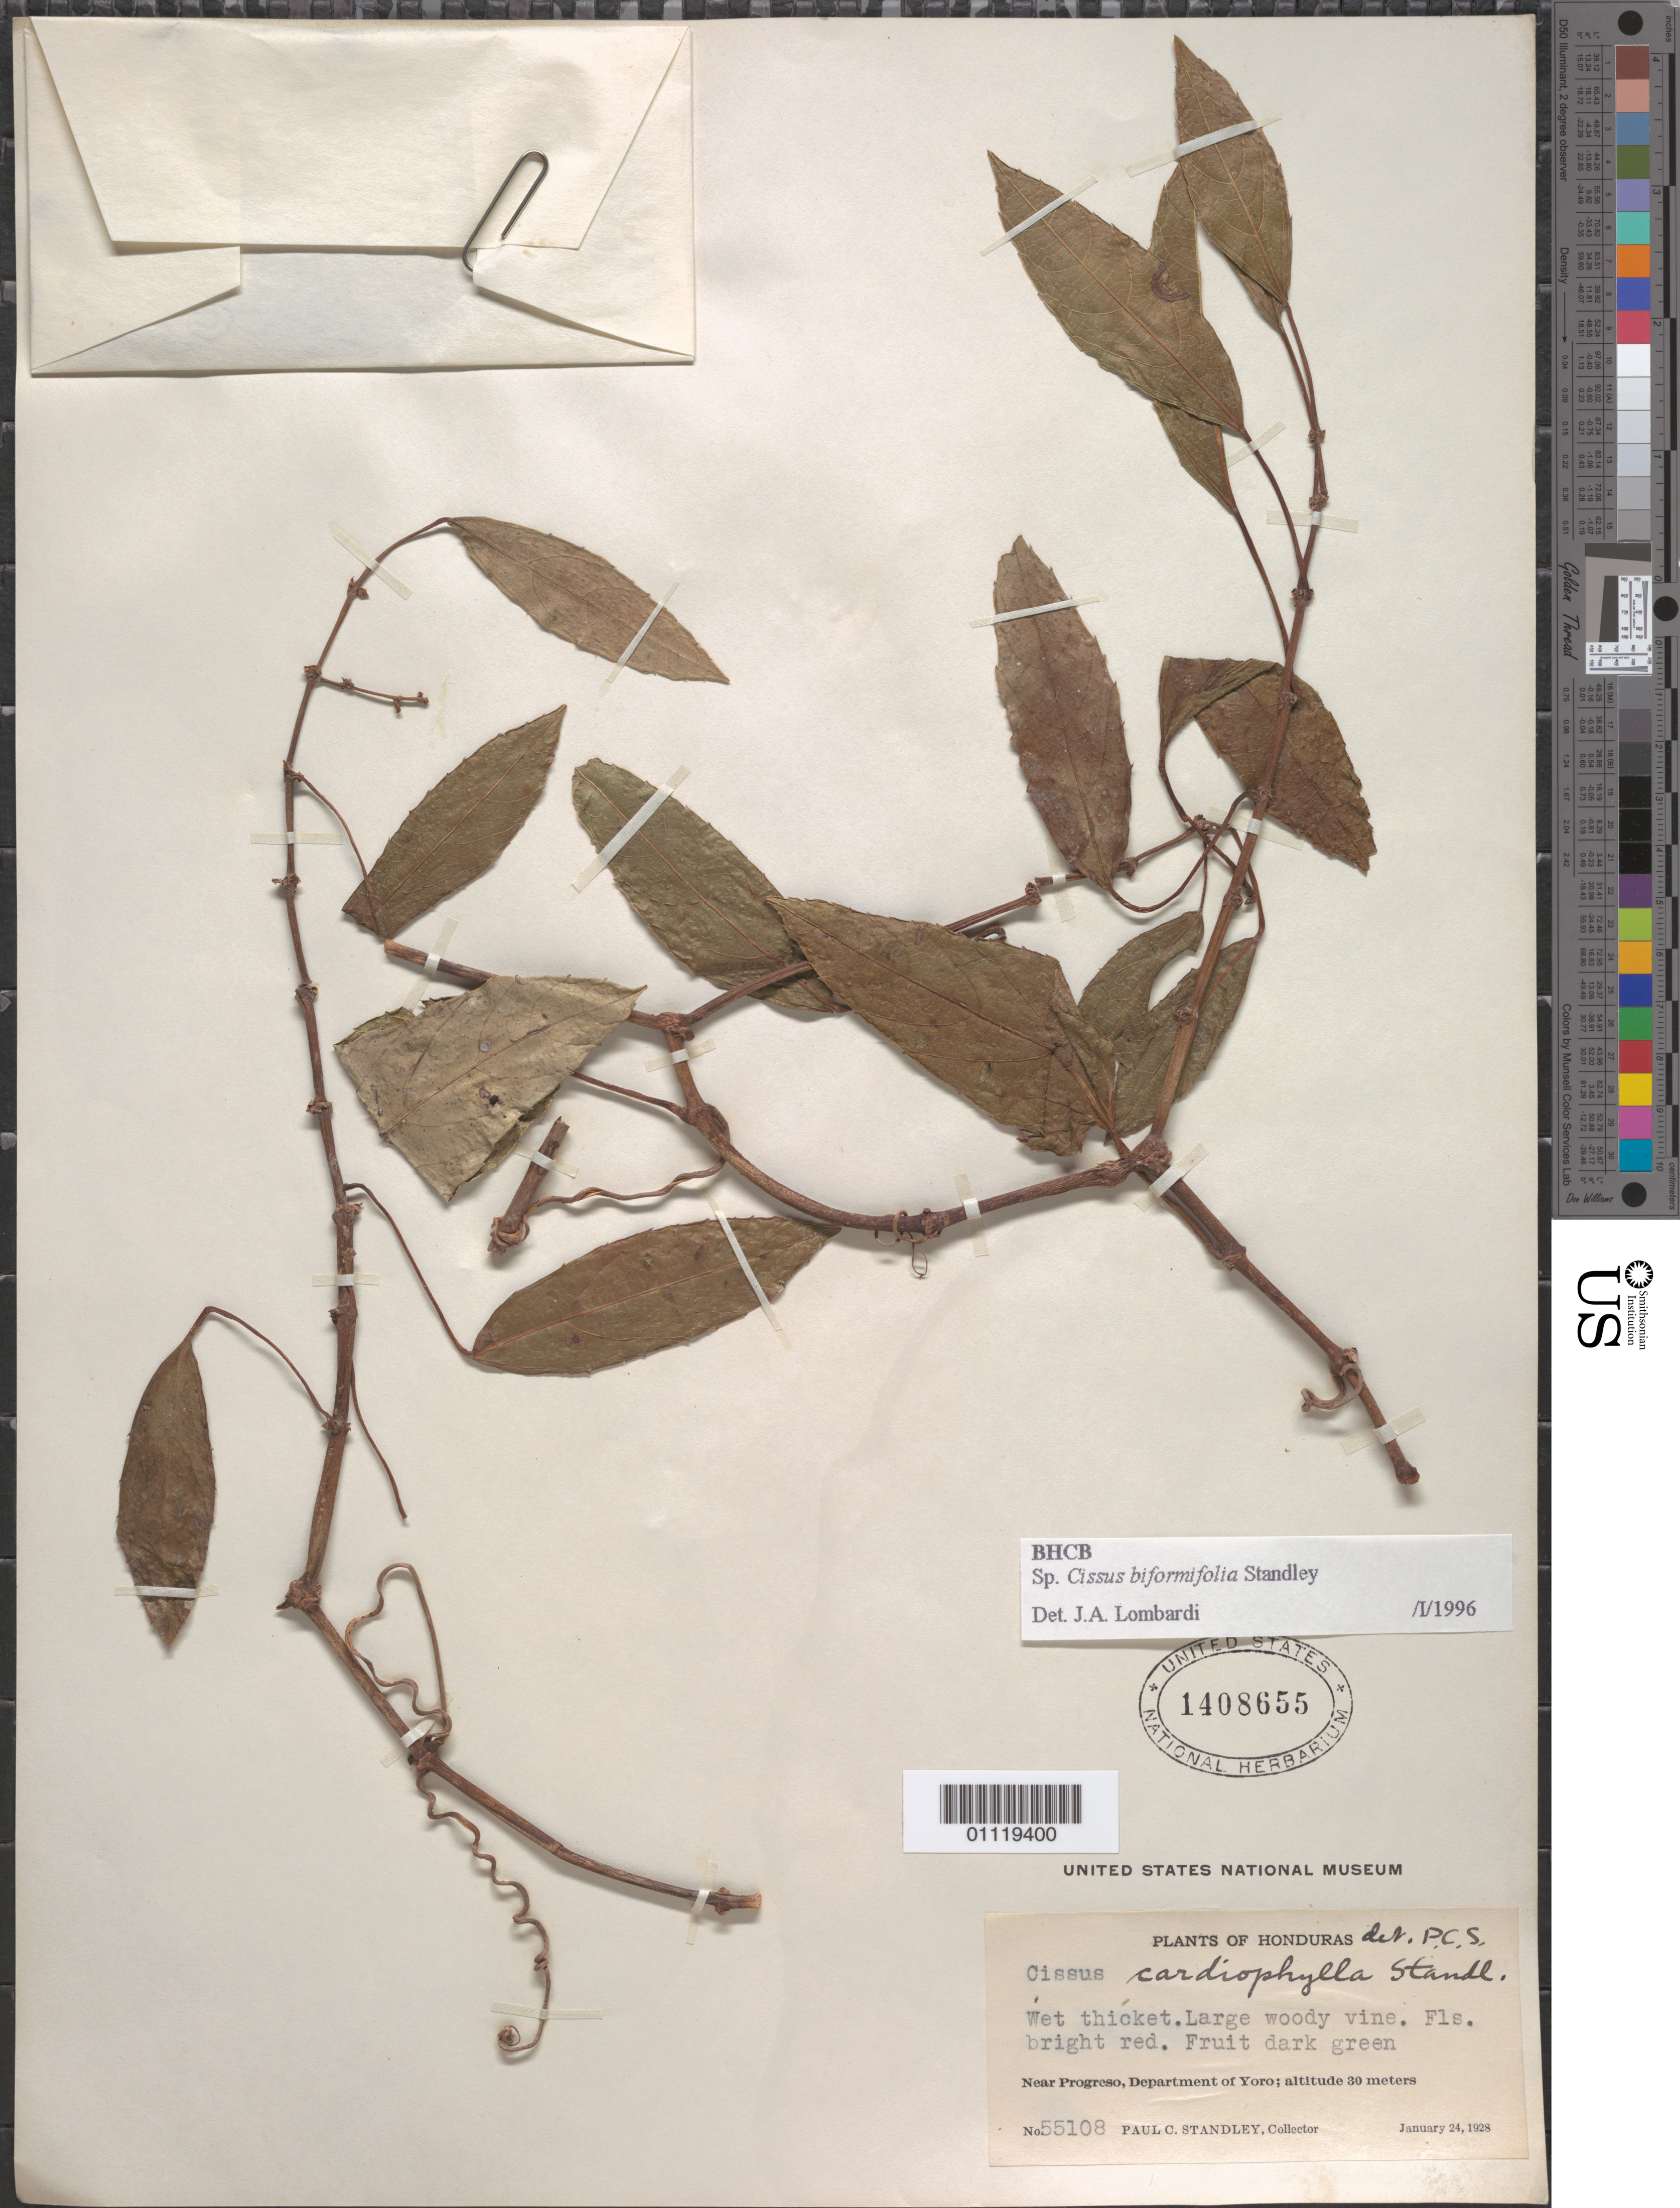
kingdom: Plantae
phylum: Tracheophyta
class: Magnoliopsida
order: Vitales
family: Vitaceae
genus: Cissus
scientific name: Cissus biformifolia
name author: Standl.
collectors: P. C. Standley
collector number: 55108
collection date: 1928-01-24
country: Honduras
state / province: Yoro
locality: Near Progreso.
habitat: Wet thicket. Large woody vine.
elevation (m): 30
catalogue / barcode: US 1408655